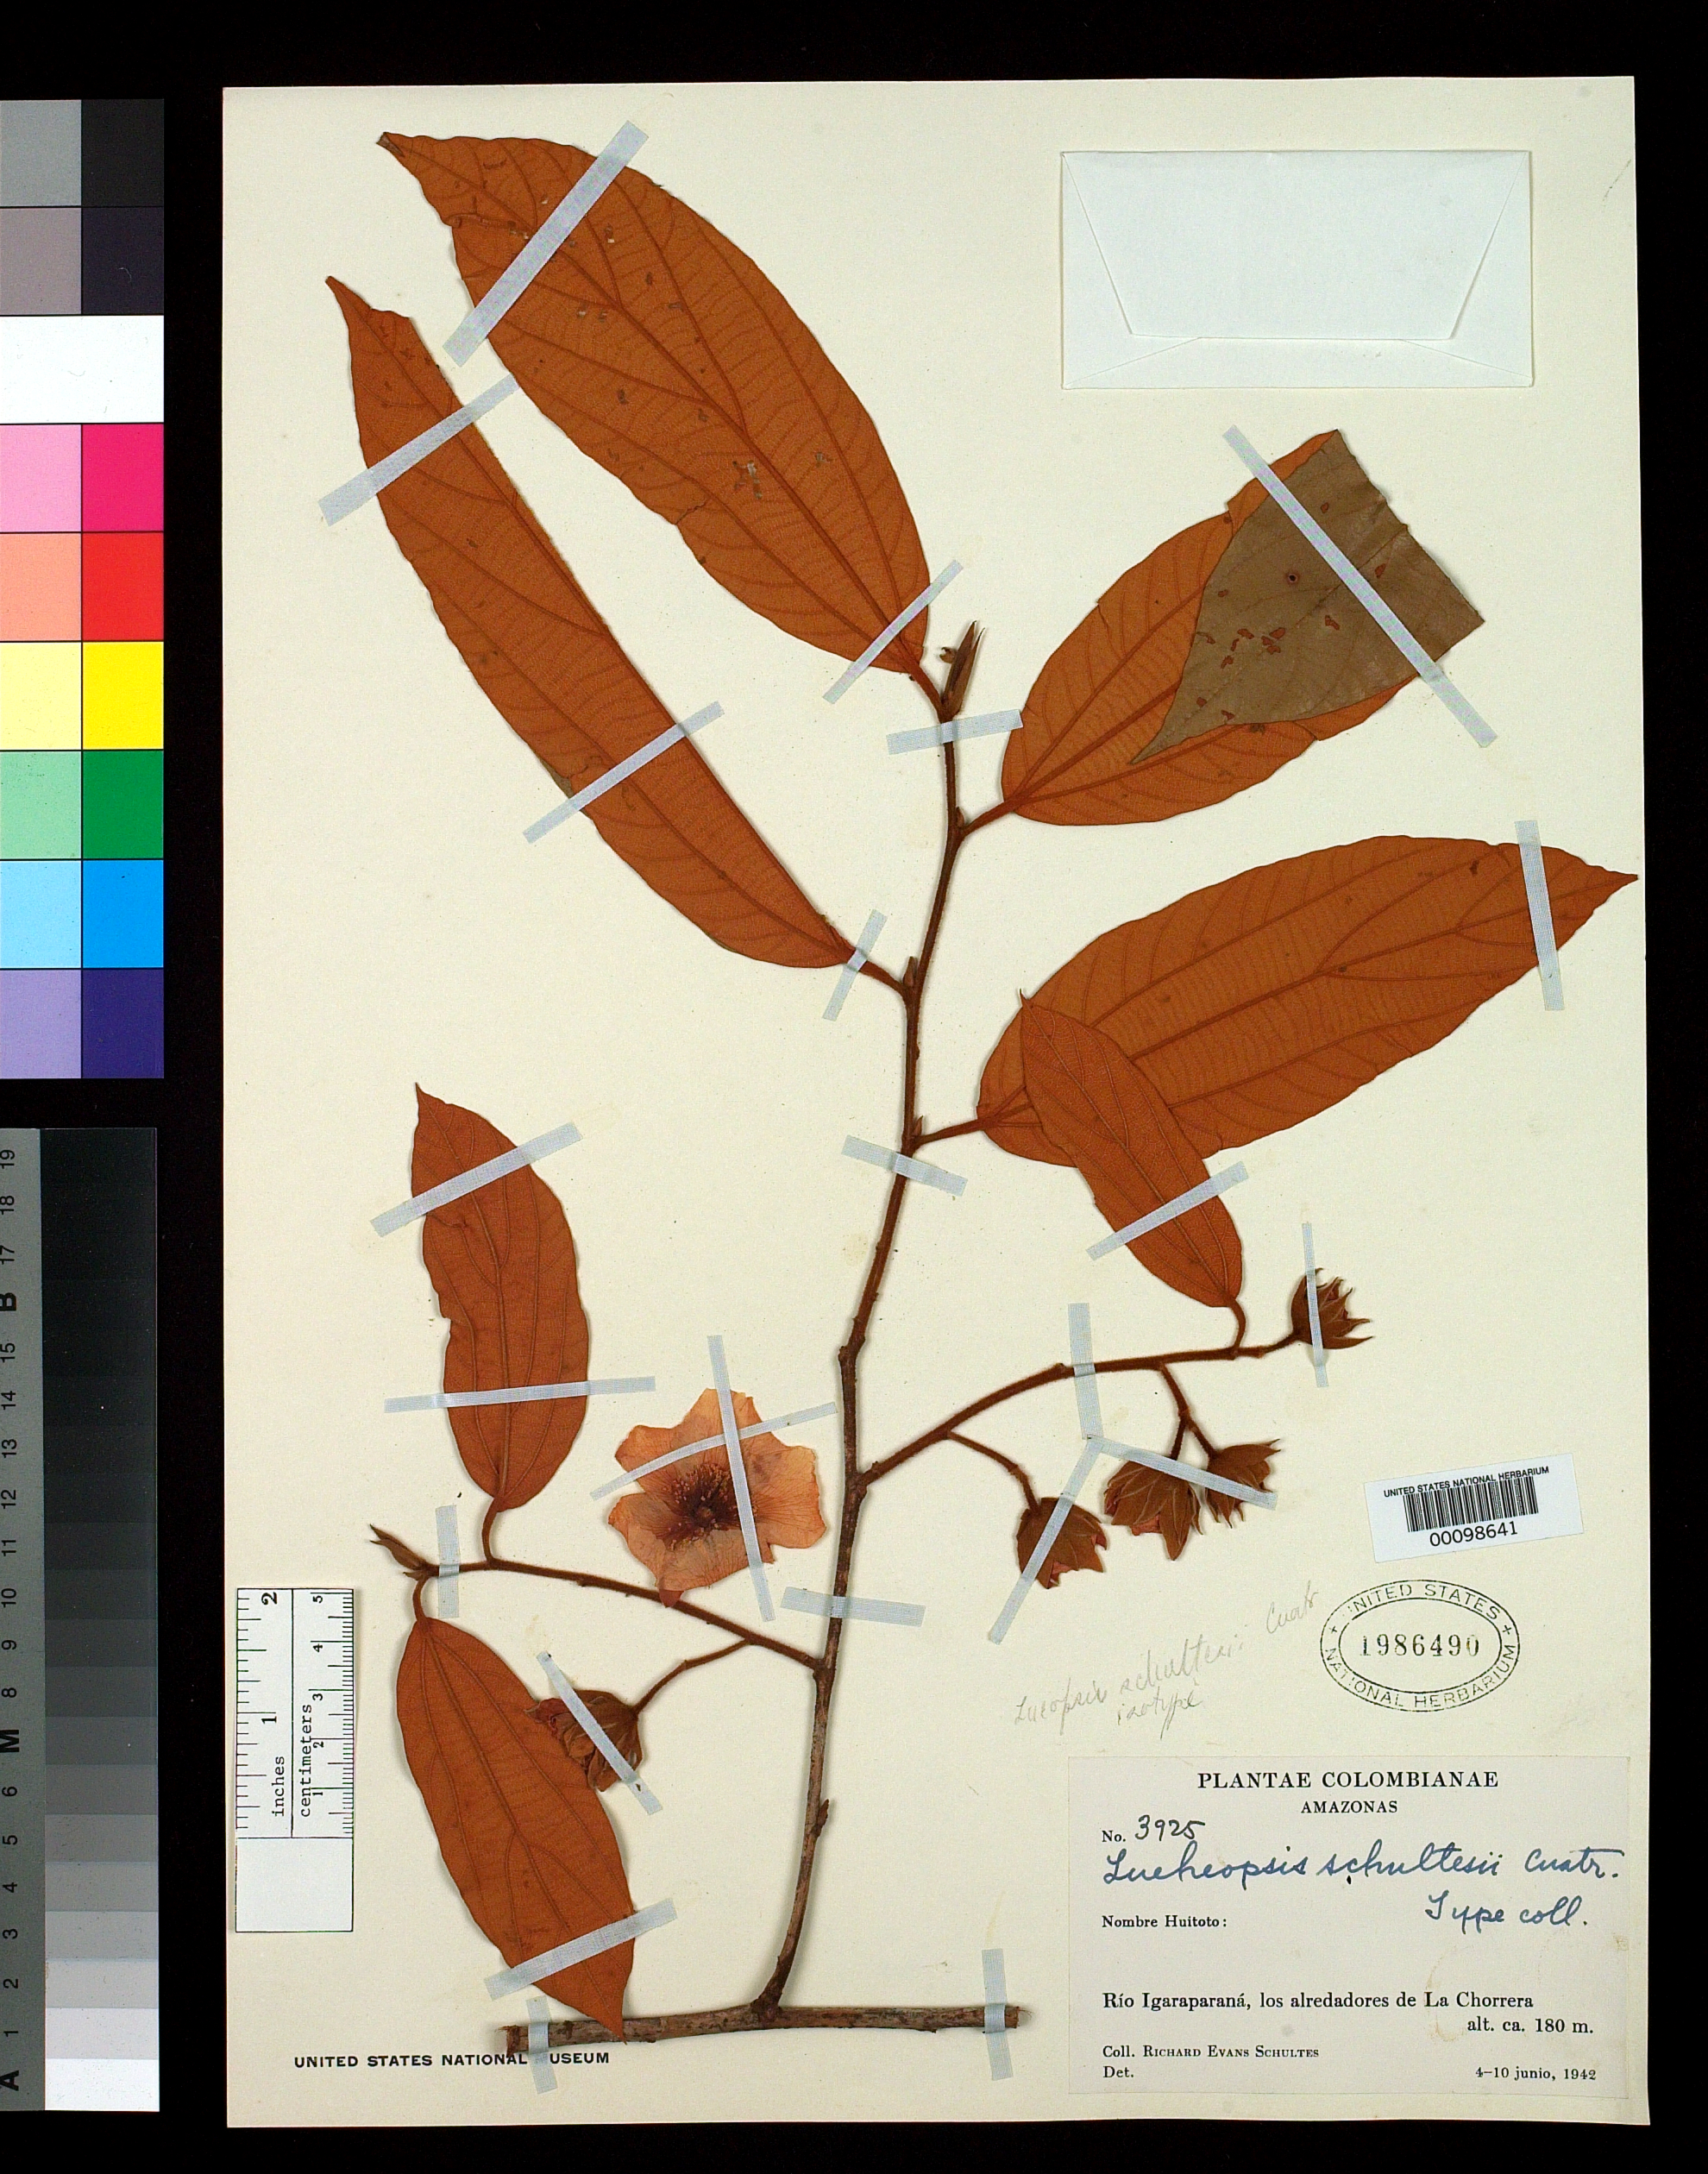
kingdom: Plantae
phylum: Tracheophyta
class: Magnoliopsida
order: Malvales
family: Malvaceae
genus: Lueheopsis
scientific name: Lueheopsis schultesii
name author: Cuatrec.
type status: Isotype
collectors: R. E. Schultes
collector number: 3925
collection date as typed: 04 Jun 1942 to 10 Jun 1942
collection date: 1942-06-04/1942-06-10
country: Colombia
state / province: Amazônas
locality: Rio Igara Paraná.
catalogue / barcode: US 1986490